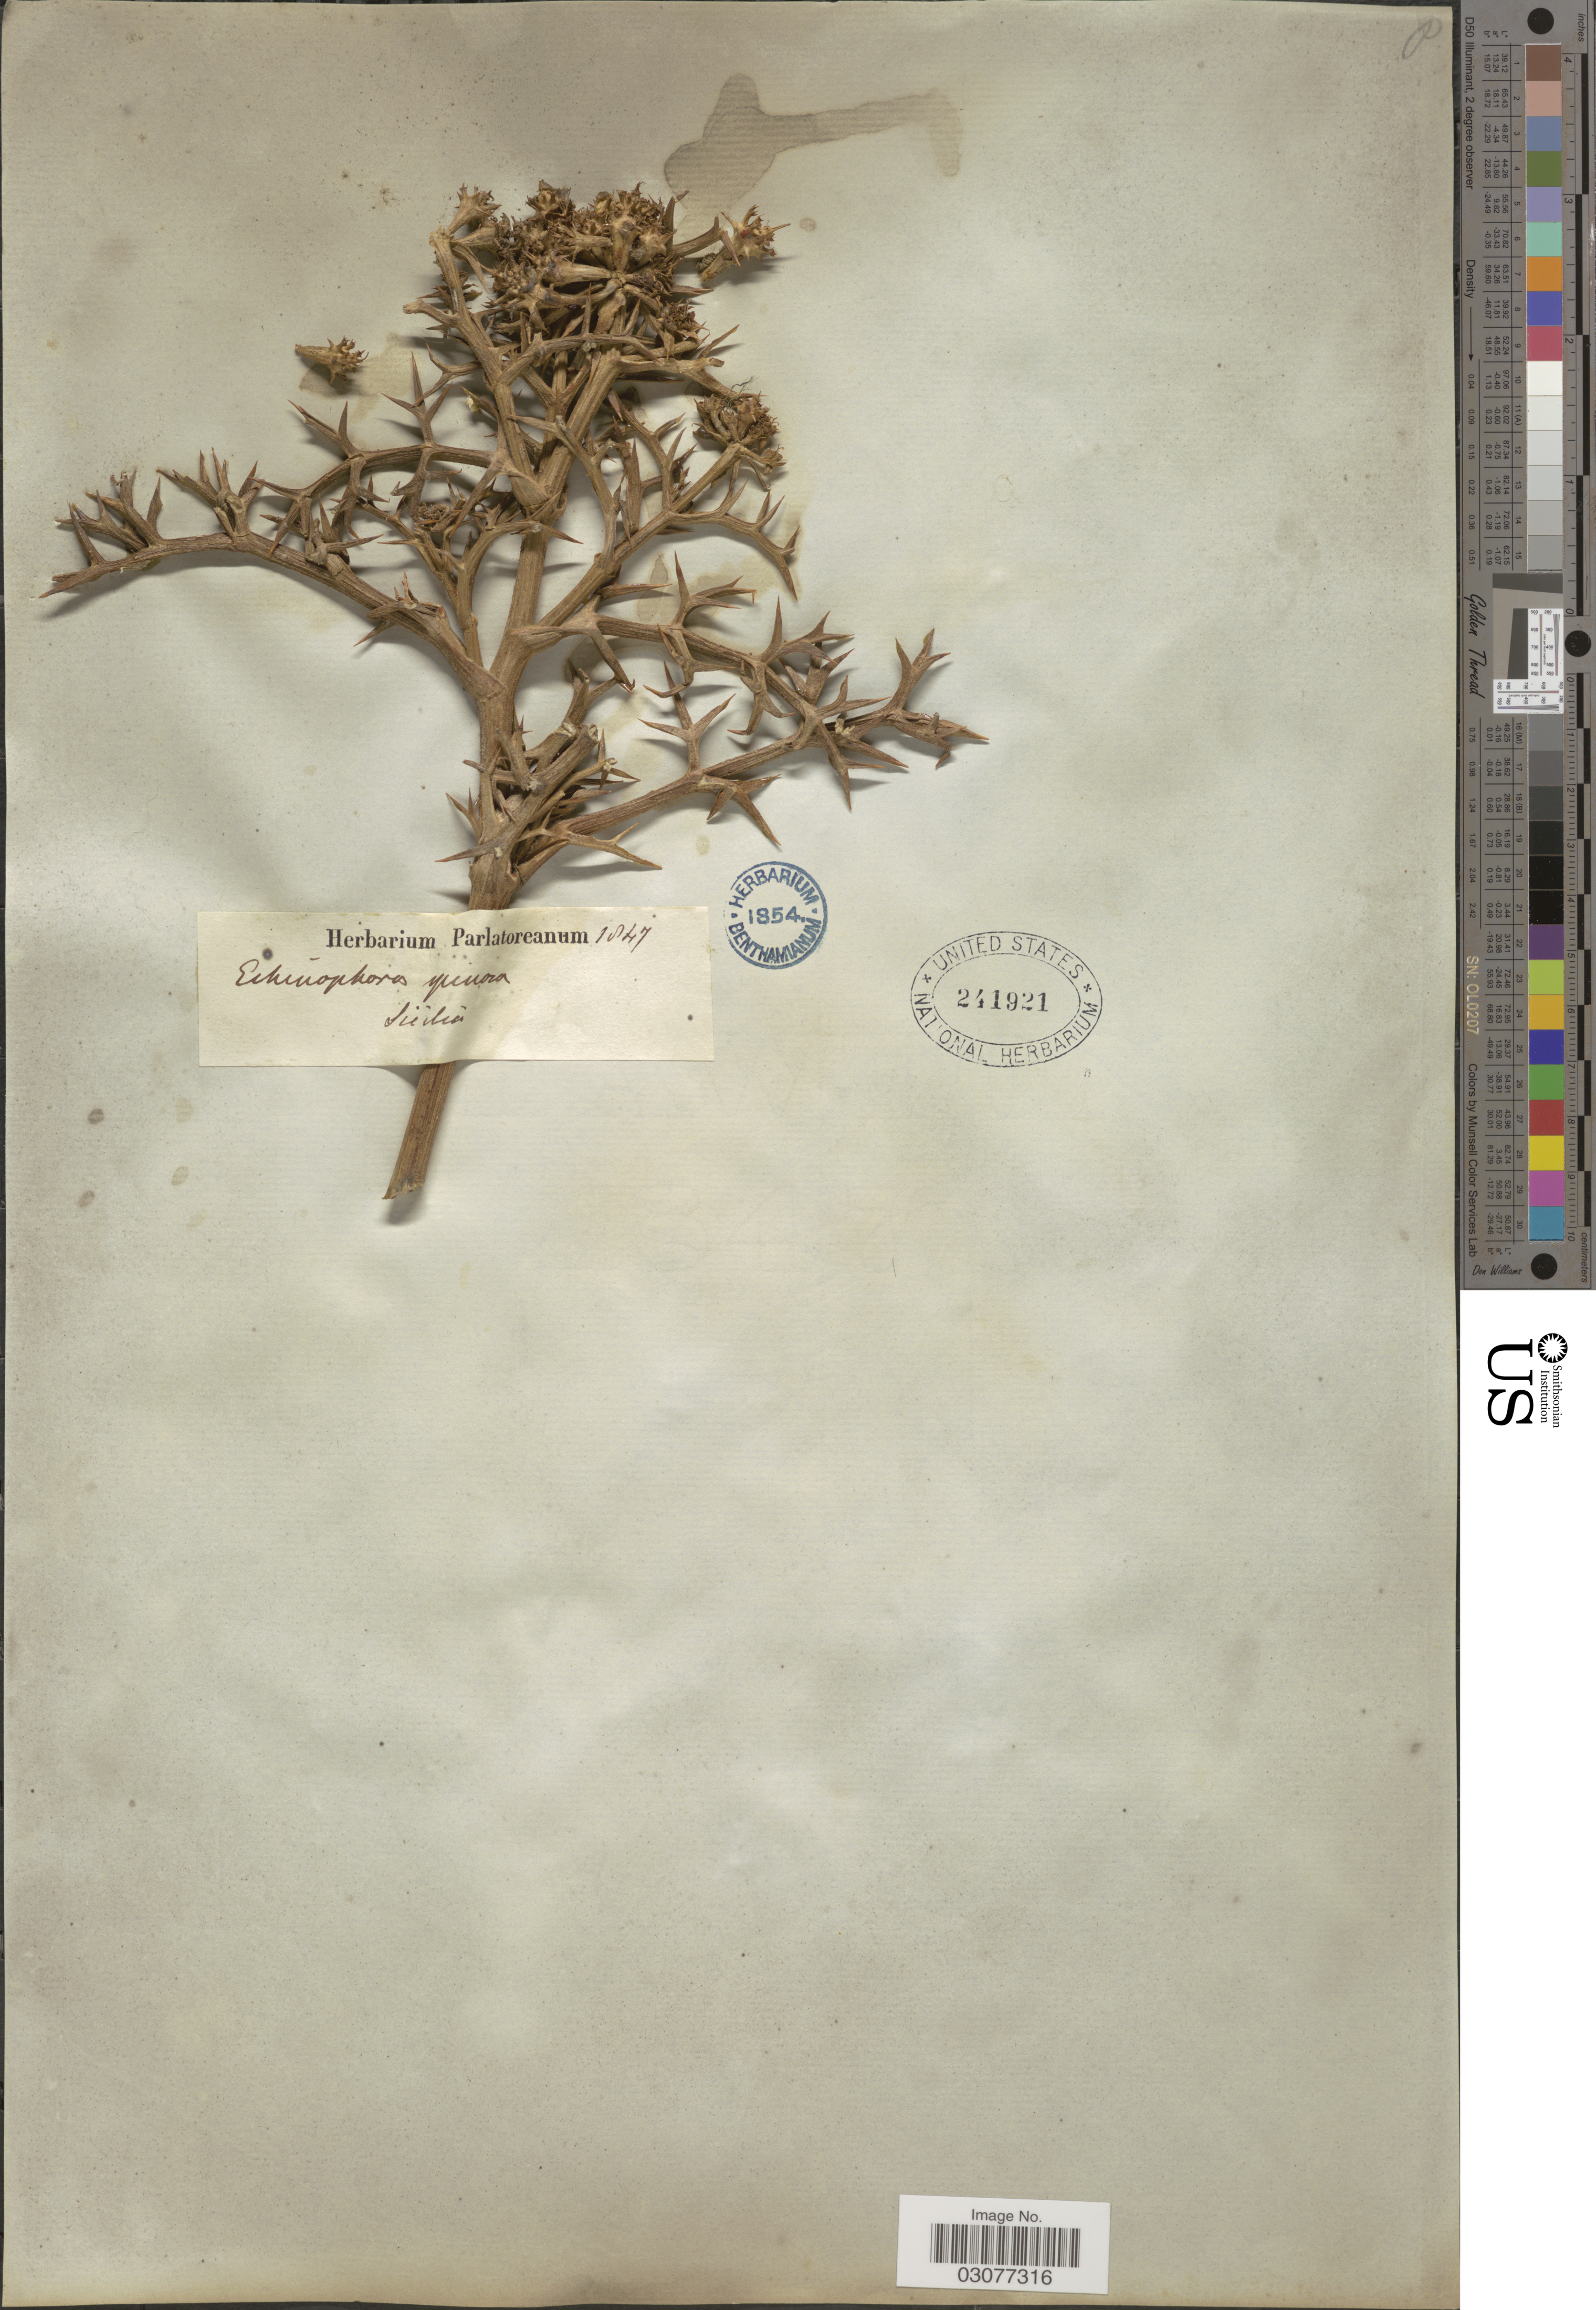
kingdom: Plantae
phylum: Tracheophyta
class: Magnoliopsida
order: Apiales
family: Apiaceae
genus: Echinophora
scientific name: Echinophora spinosa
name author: L.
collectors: Ex Herb Parlatoreanum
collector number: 1847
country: Italy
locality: Sicilia.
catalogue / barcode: US 241921